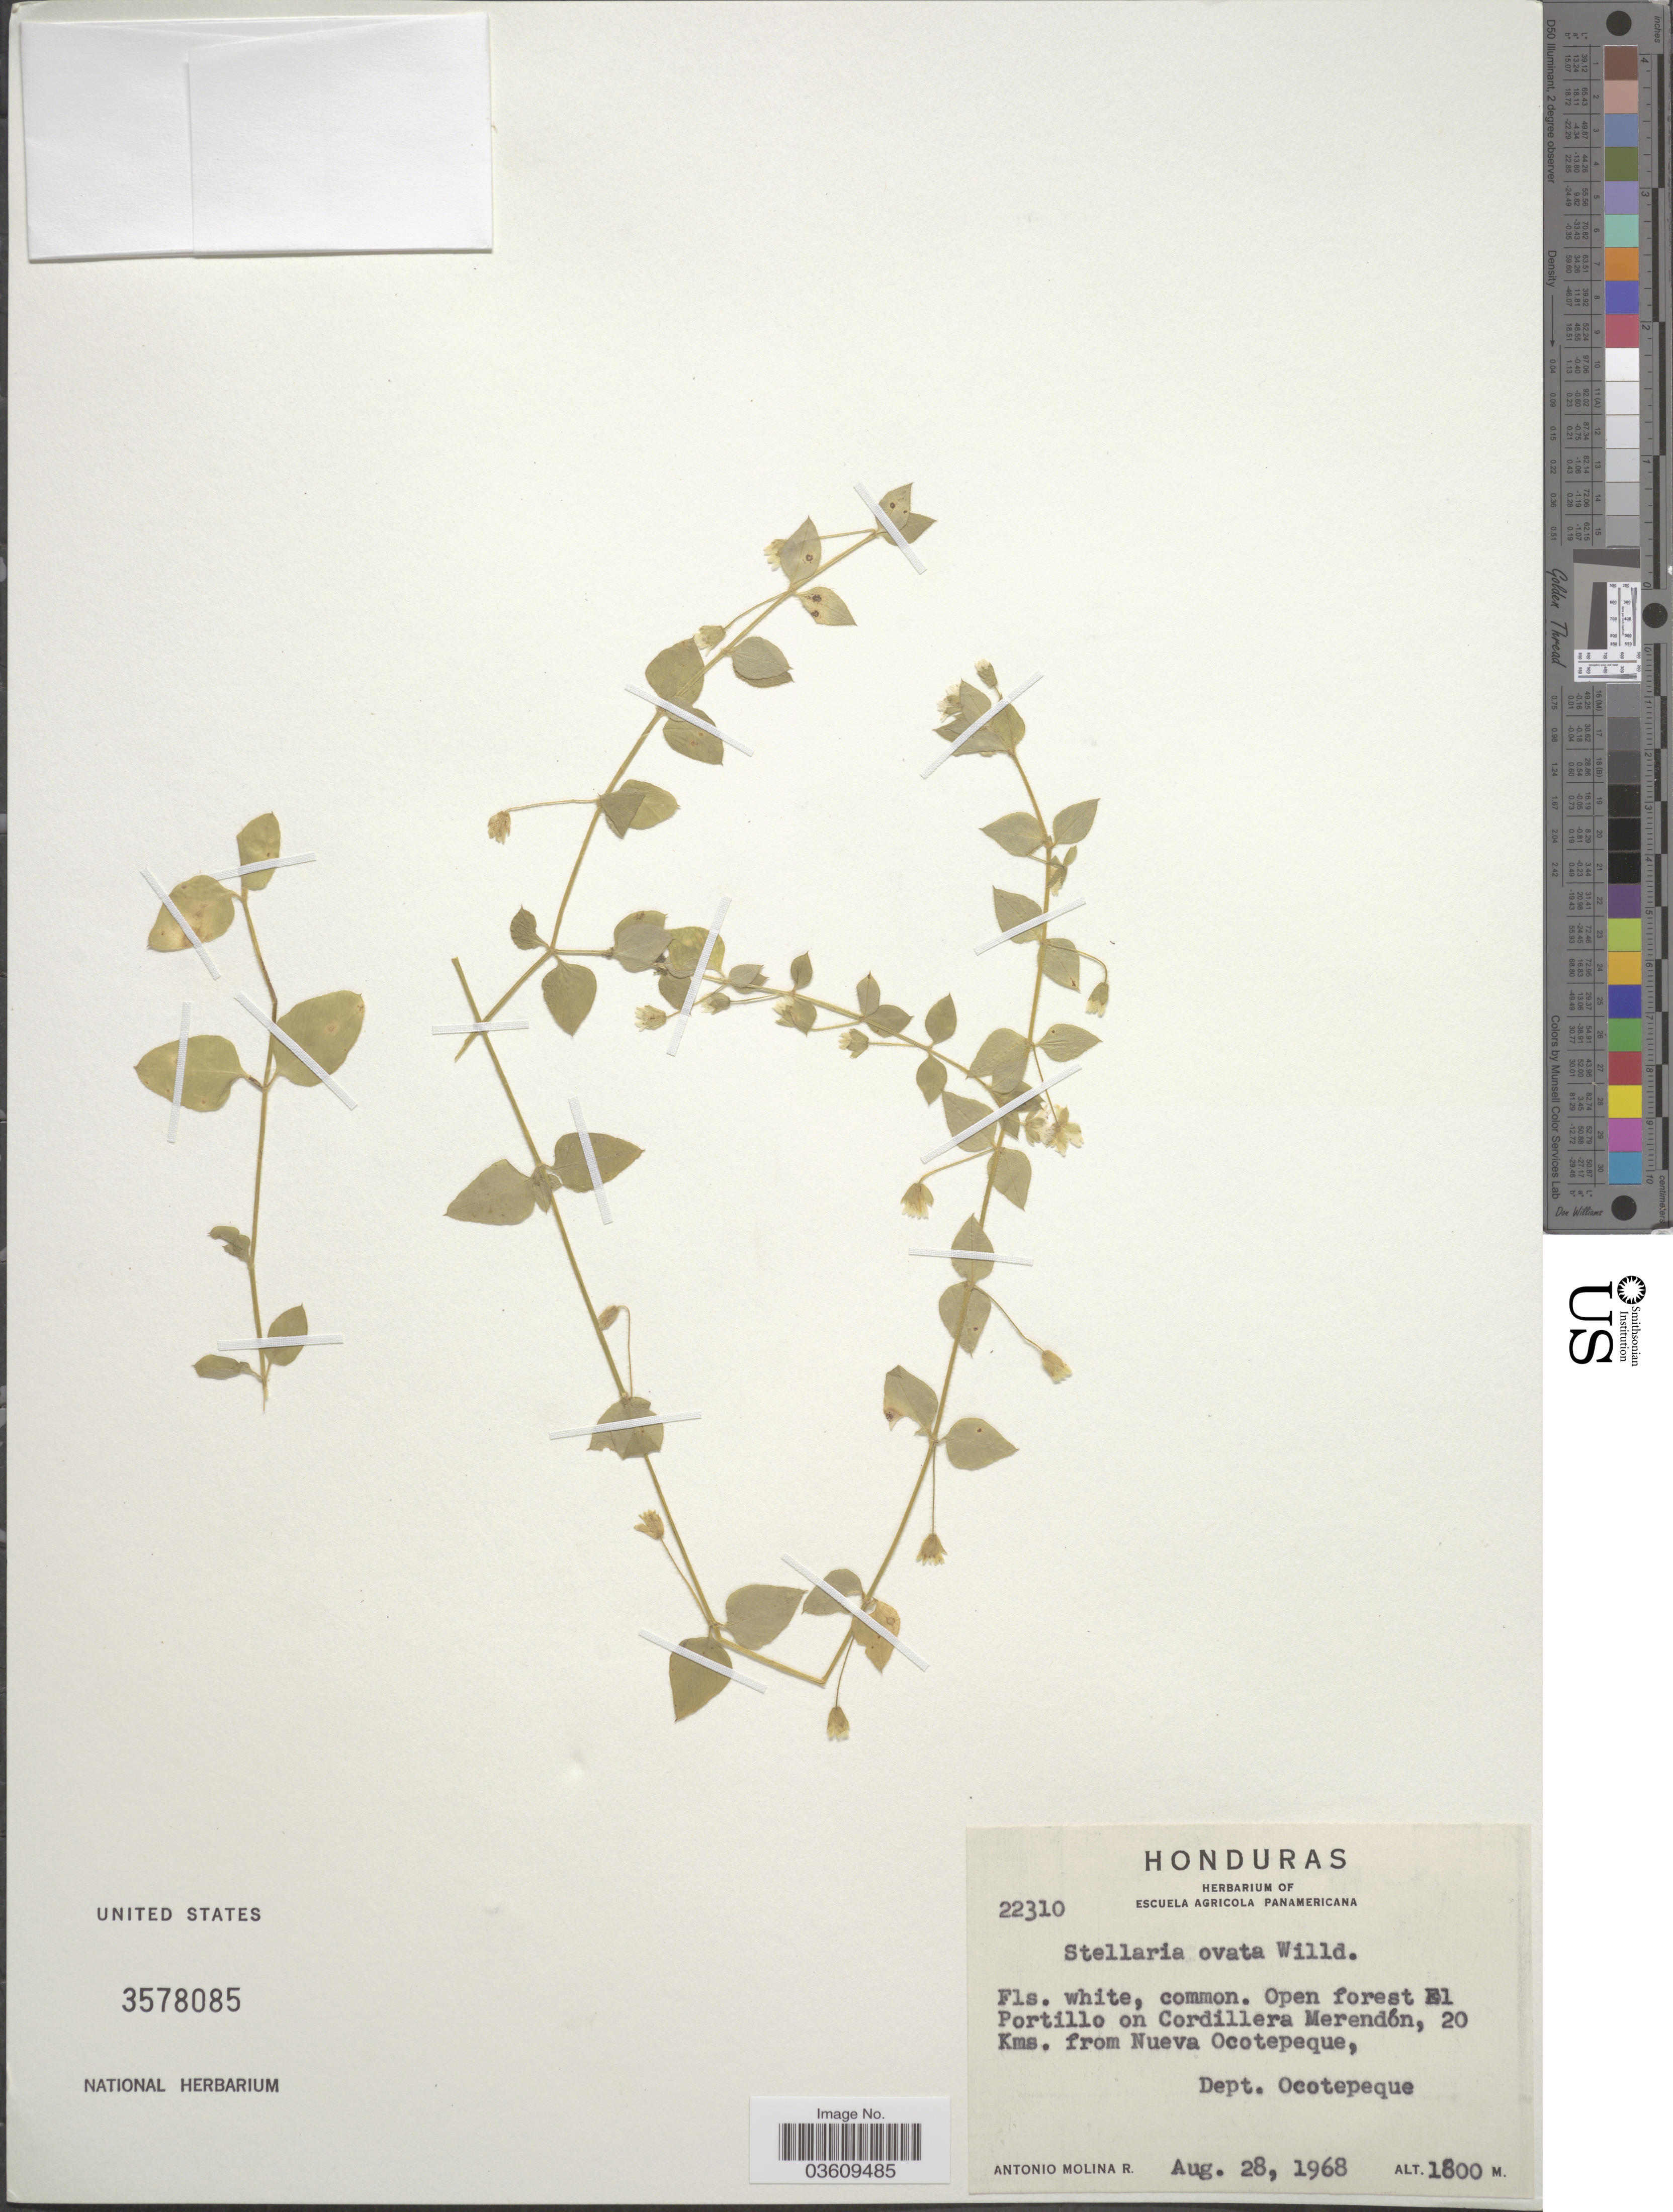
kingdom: Plantae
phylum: Tracheophyta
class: Magnoliopsida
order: Caryophyllales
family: Caryophyllaceae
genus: Stellaria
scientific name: Stellaria ovata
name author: Willd.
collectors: A. Molina R.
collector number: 22310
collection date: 1968-08-28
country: Honduras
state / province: Ocotepeque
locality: Open forest El Portillo on Cordillera Merendón, 20 Kms. from Nueva Ocotepeque, Dept. Ocotepeque.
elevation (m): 1800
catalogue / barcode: US 3578085